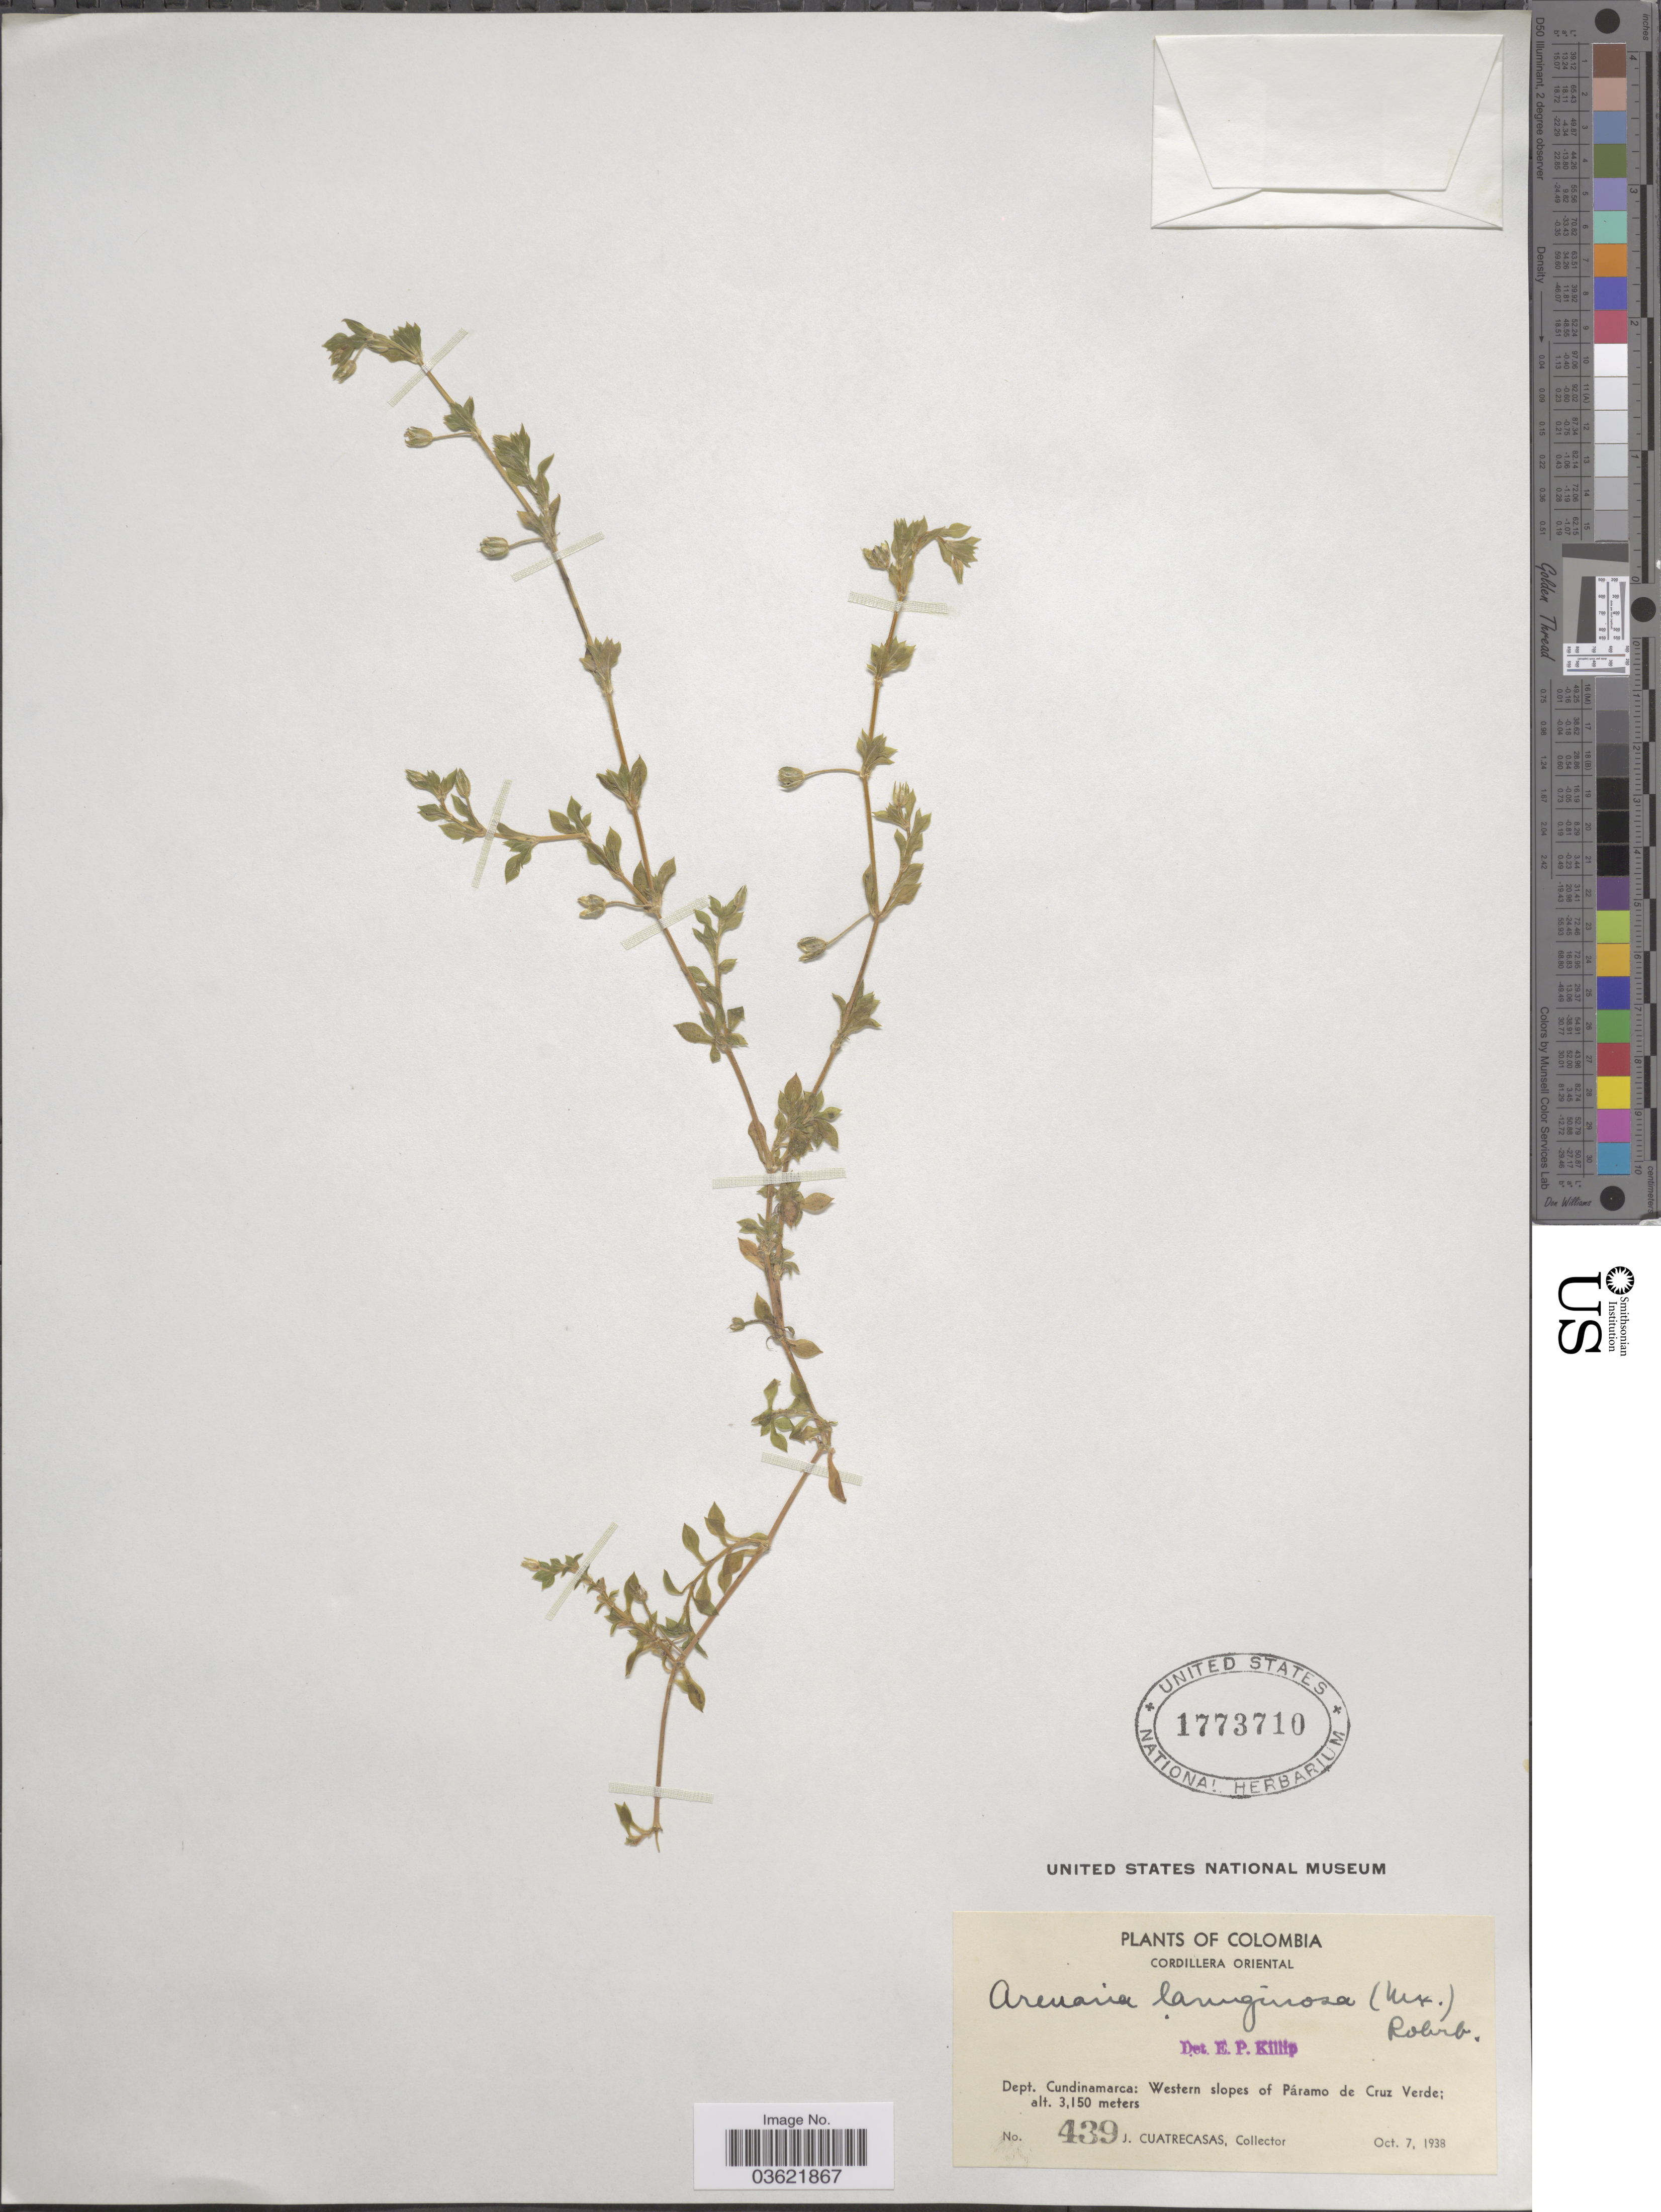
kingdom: Plantae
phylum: Tracheophyta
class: Magnoliopsida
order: Caryophyllales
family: Caryophyllaceae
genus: Arenaria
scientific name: Arenaria lanuginosa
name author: (Michx.) Rohrb.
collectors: J. Cuatrecasas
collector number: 439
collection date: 1938-10-07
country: Colombia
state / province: Cundinamarca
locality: Cordillera Oriental. Dept. Cundinamarca: Western slopes of Páramo de Cruz Verde.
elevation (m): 3150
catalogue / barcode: US 1773710